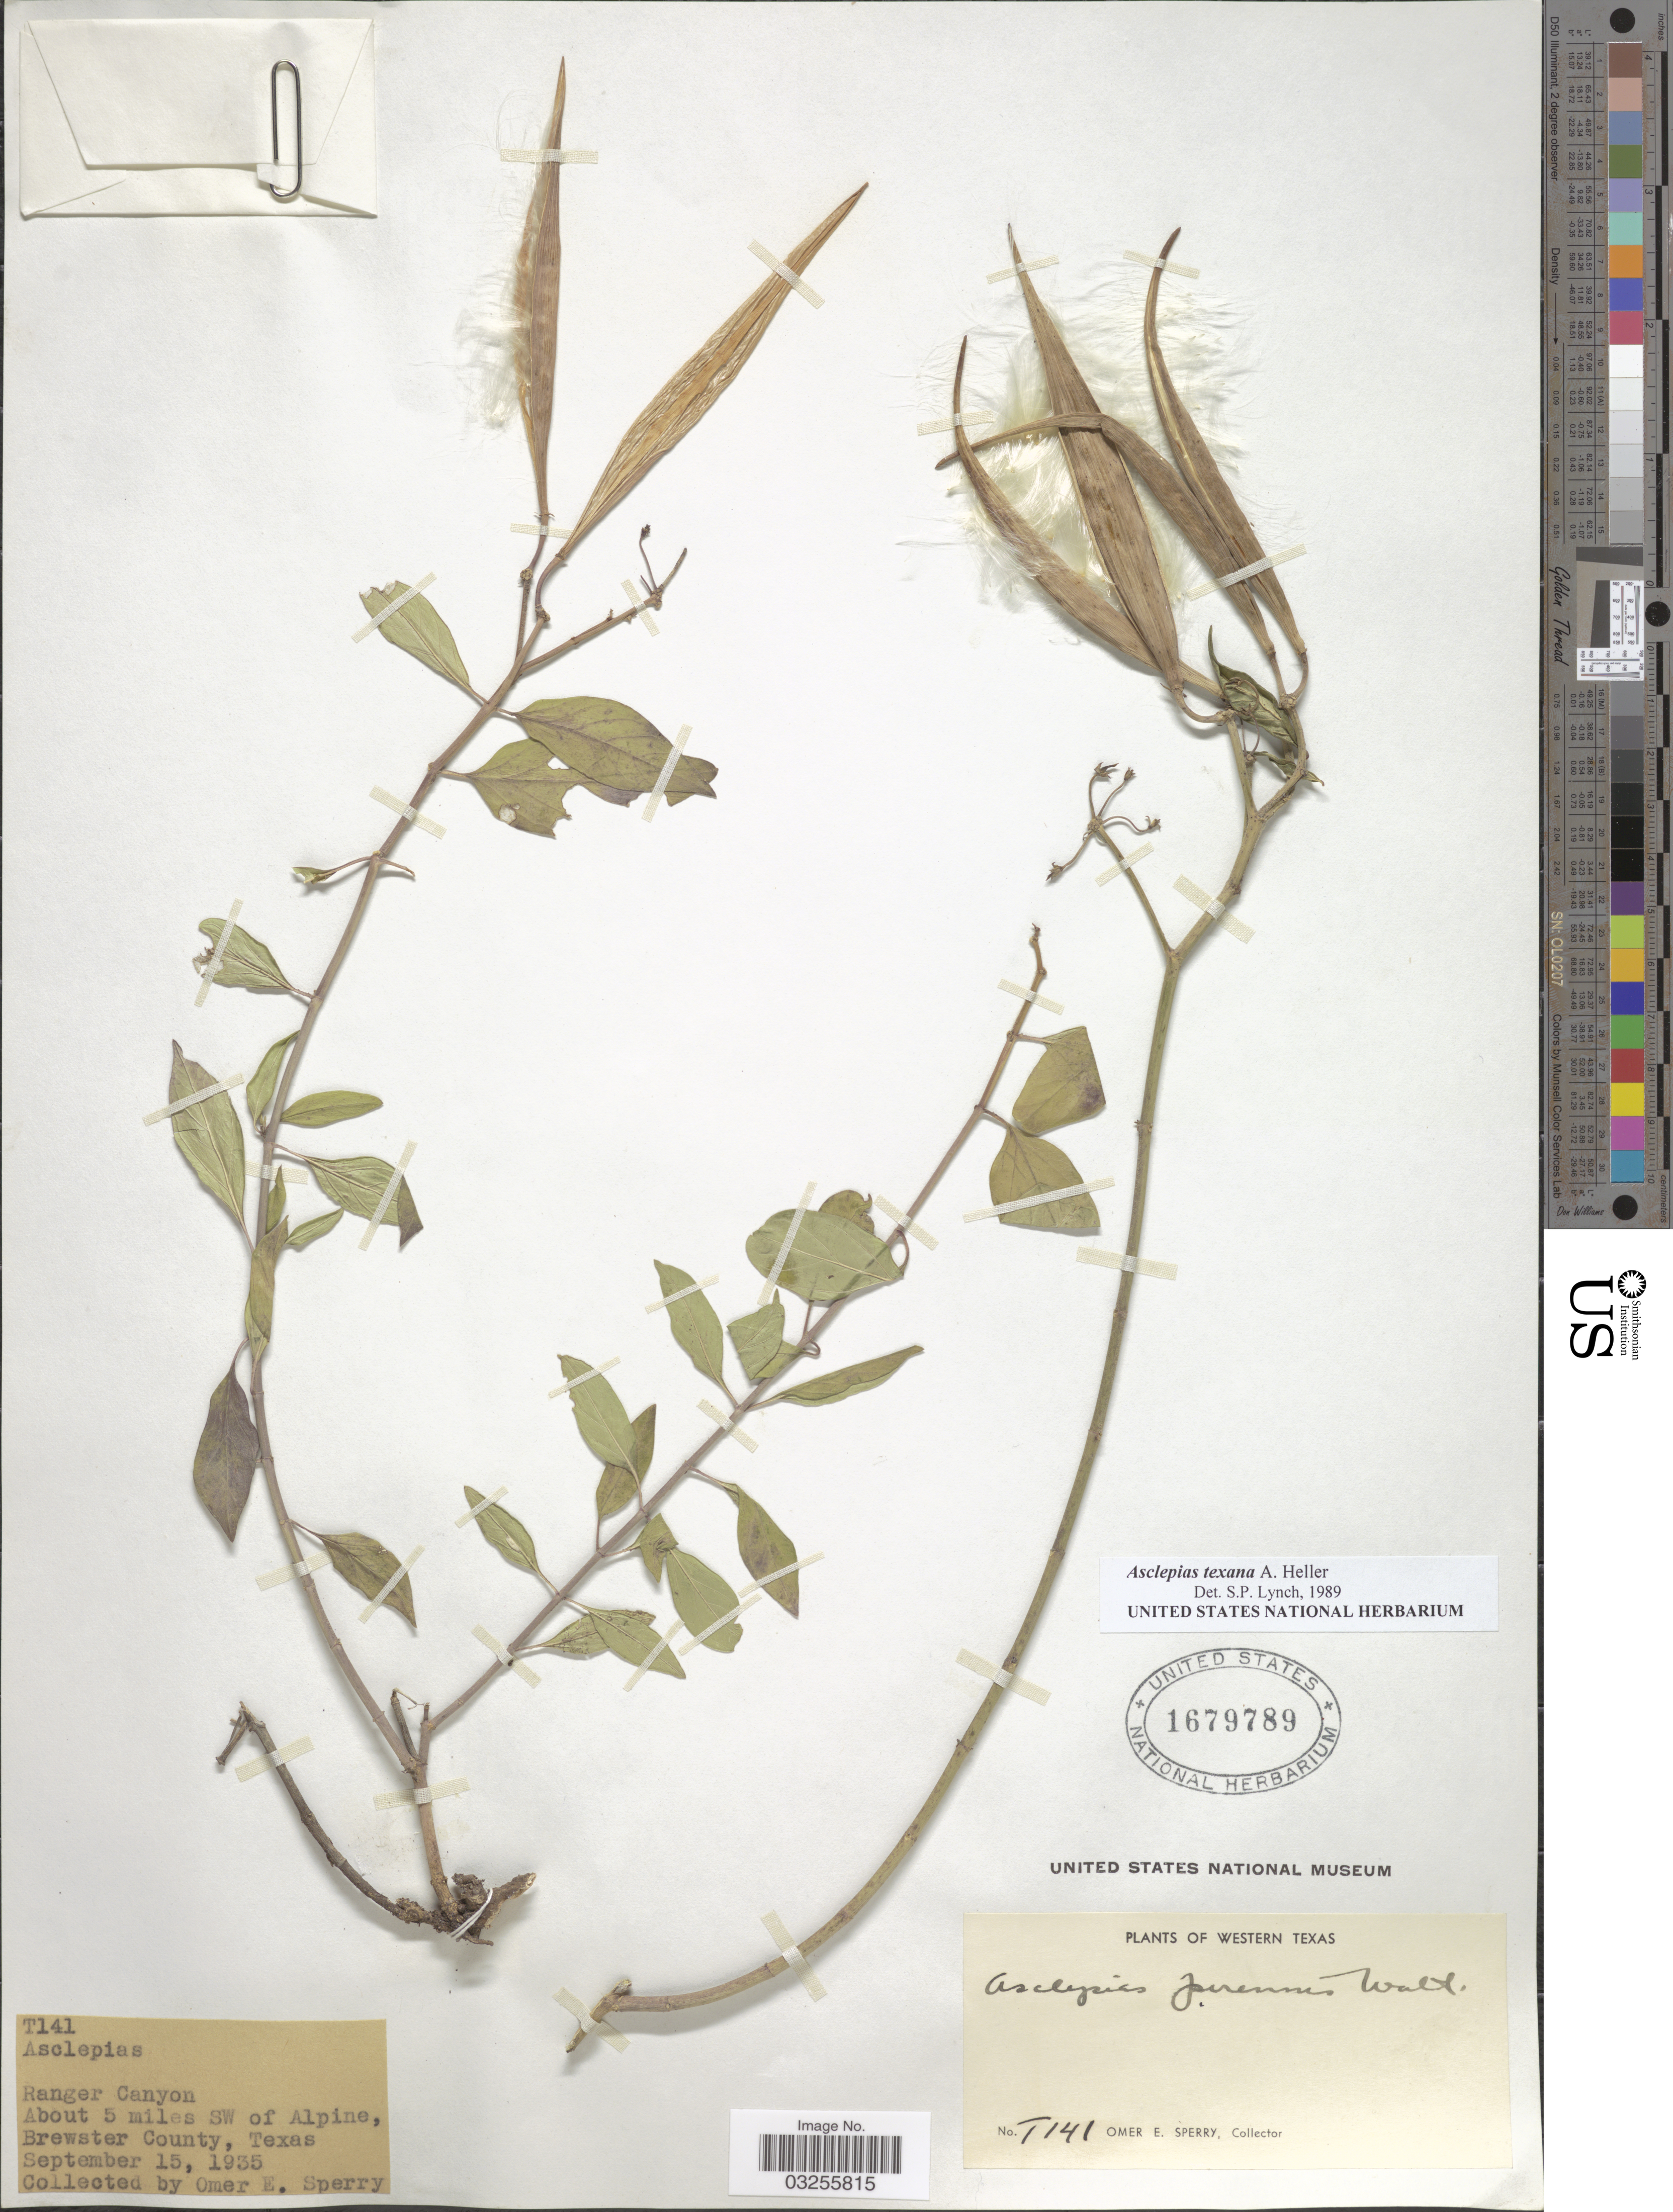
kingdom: Plantae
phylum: Tracheophyta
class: Magnoliopsida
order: Gentianales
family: Apocynaceae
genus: Asclepias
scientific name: Asclepias texana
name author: A. Heller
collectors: O. E. Sperry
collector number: T141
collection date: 1935-09-15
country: United States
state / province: Texas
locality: Western Texas. Ranger Canyon. About 5 miles SW of Alpine, Brewster County.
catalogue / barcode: US 1679789